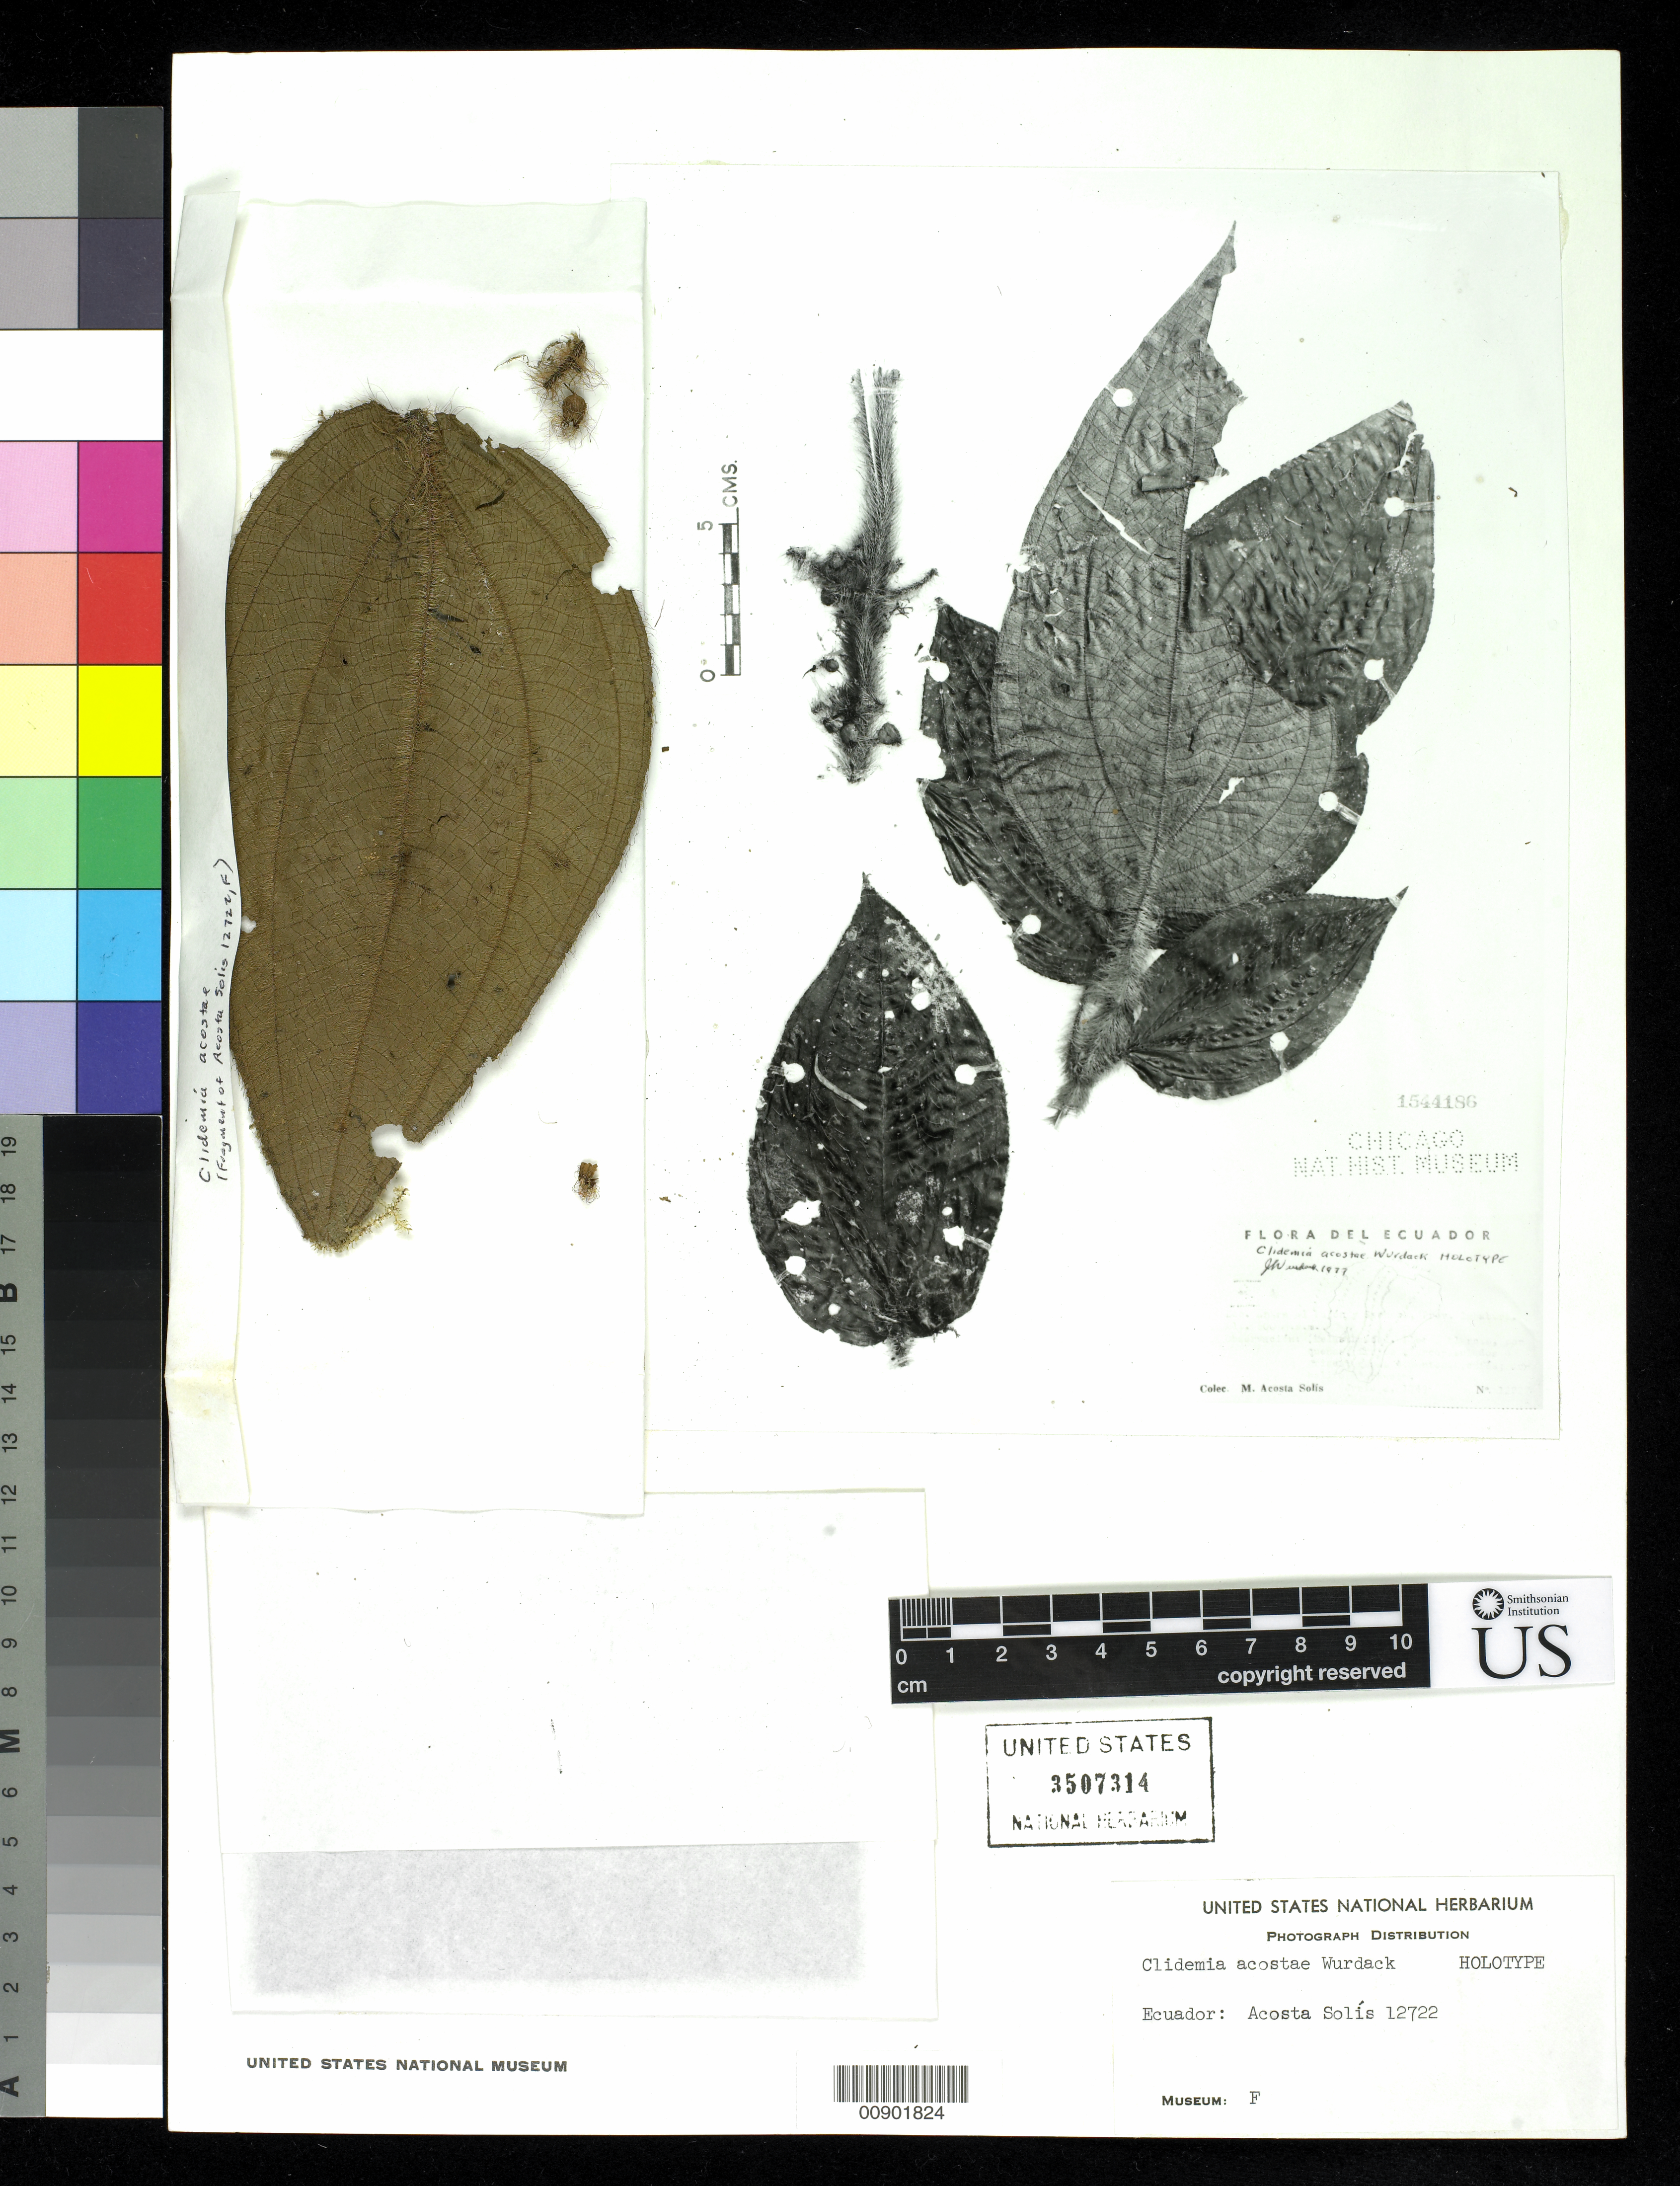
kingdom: Plantae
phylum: Tracheophyta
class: Magnoliopsida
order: Myrtales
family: Melastomataceae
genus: Clidemia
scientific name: Clidemia acostae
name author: Wurdack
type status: Isotype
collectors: M. Acosta Solis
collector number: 12722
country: Ecuador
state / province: Imbabura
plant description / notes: Fragment of holotype ex herb. F.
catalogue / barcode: US 3507314